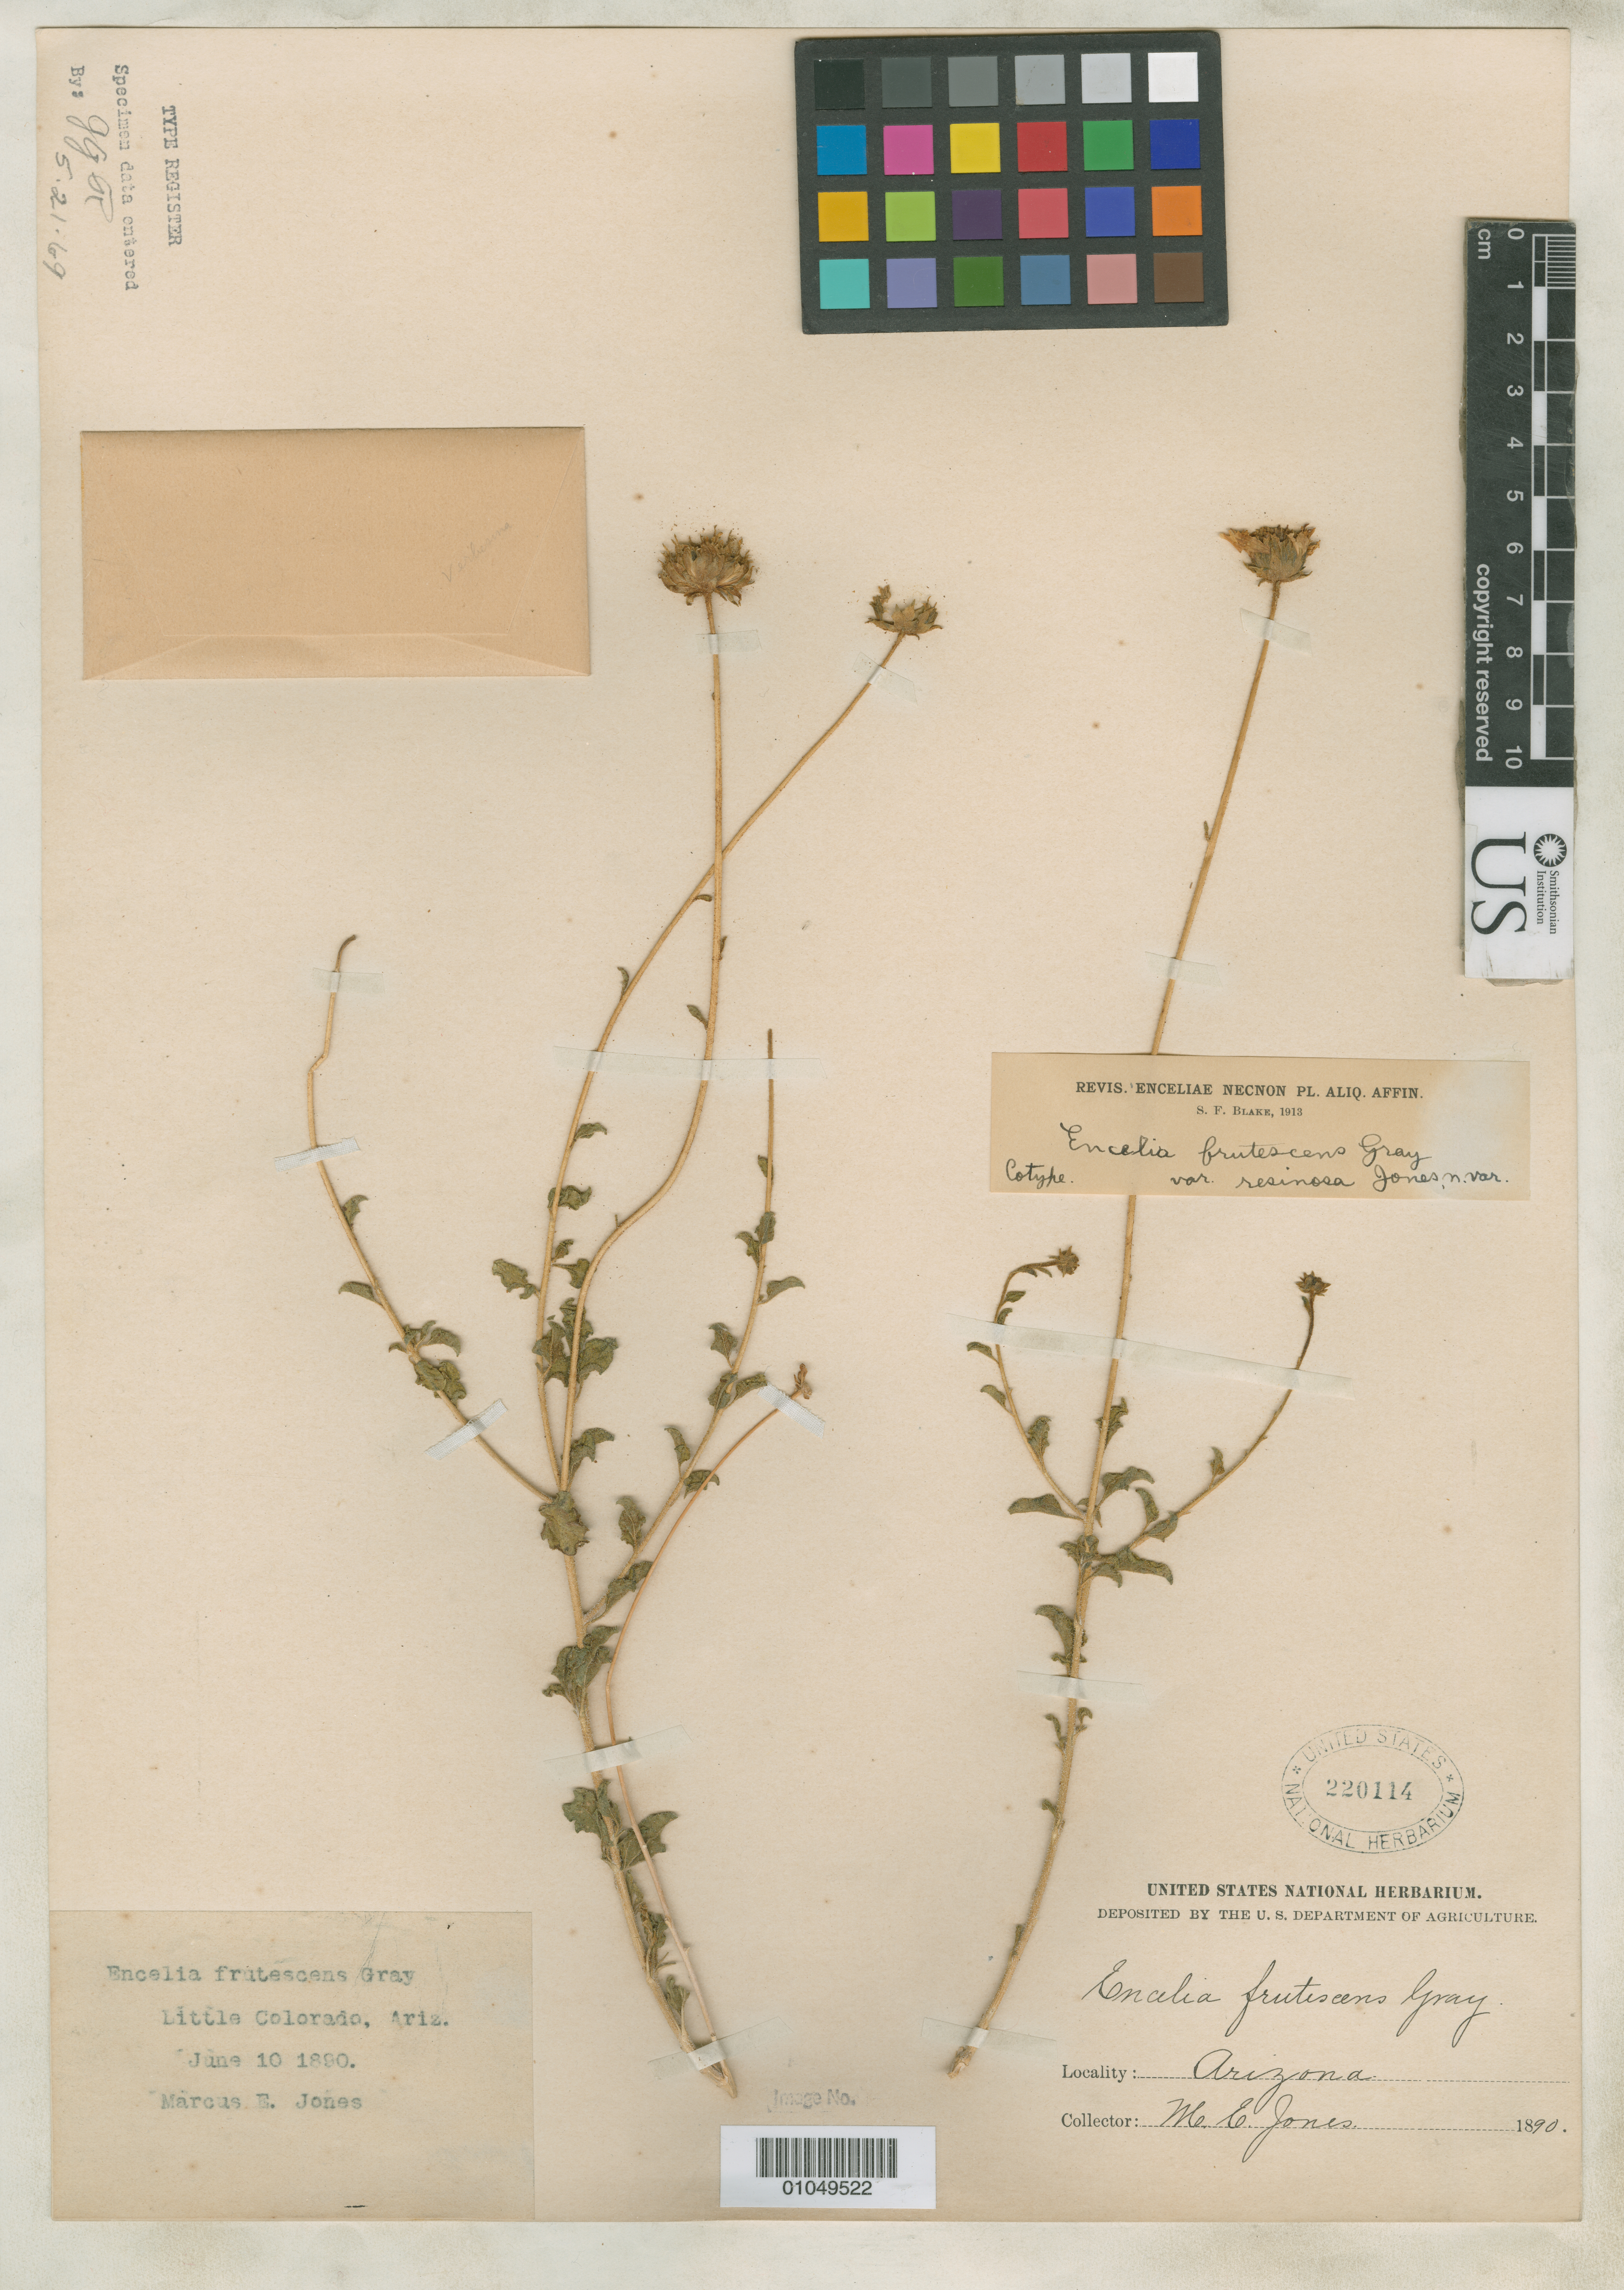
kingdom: Plantae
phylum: Tracheophyta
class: Magnoliopsida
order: Asterales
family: Asteraceae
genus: Encelia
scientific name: Encelia frutescens var. resinosa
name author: M.E. Jones ex S.F. Blake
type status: Isotype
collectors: M. E. Jones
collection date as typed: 10 Jun 1890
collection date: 1890-06-10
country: United States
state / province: Arizona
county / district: Navajo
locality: Near Winsolow, Little Colorado River.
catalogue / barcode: US 220114